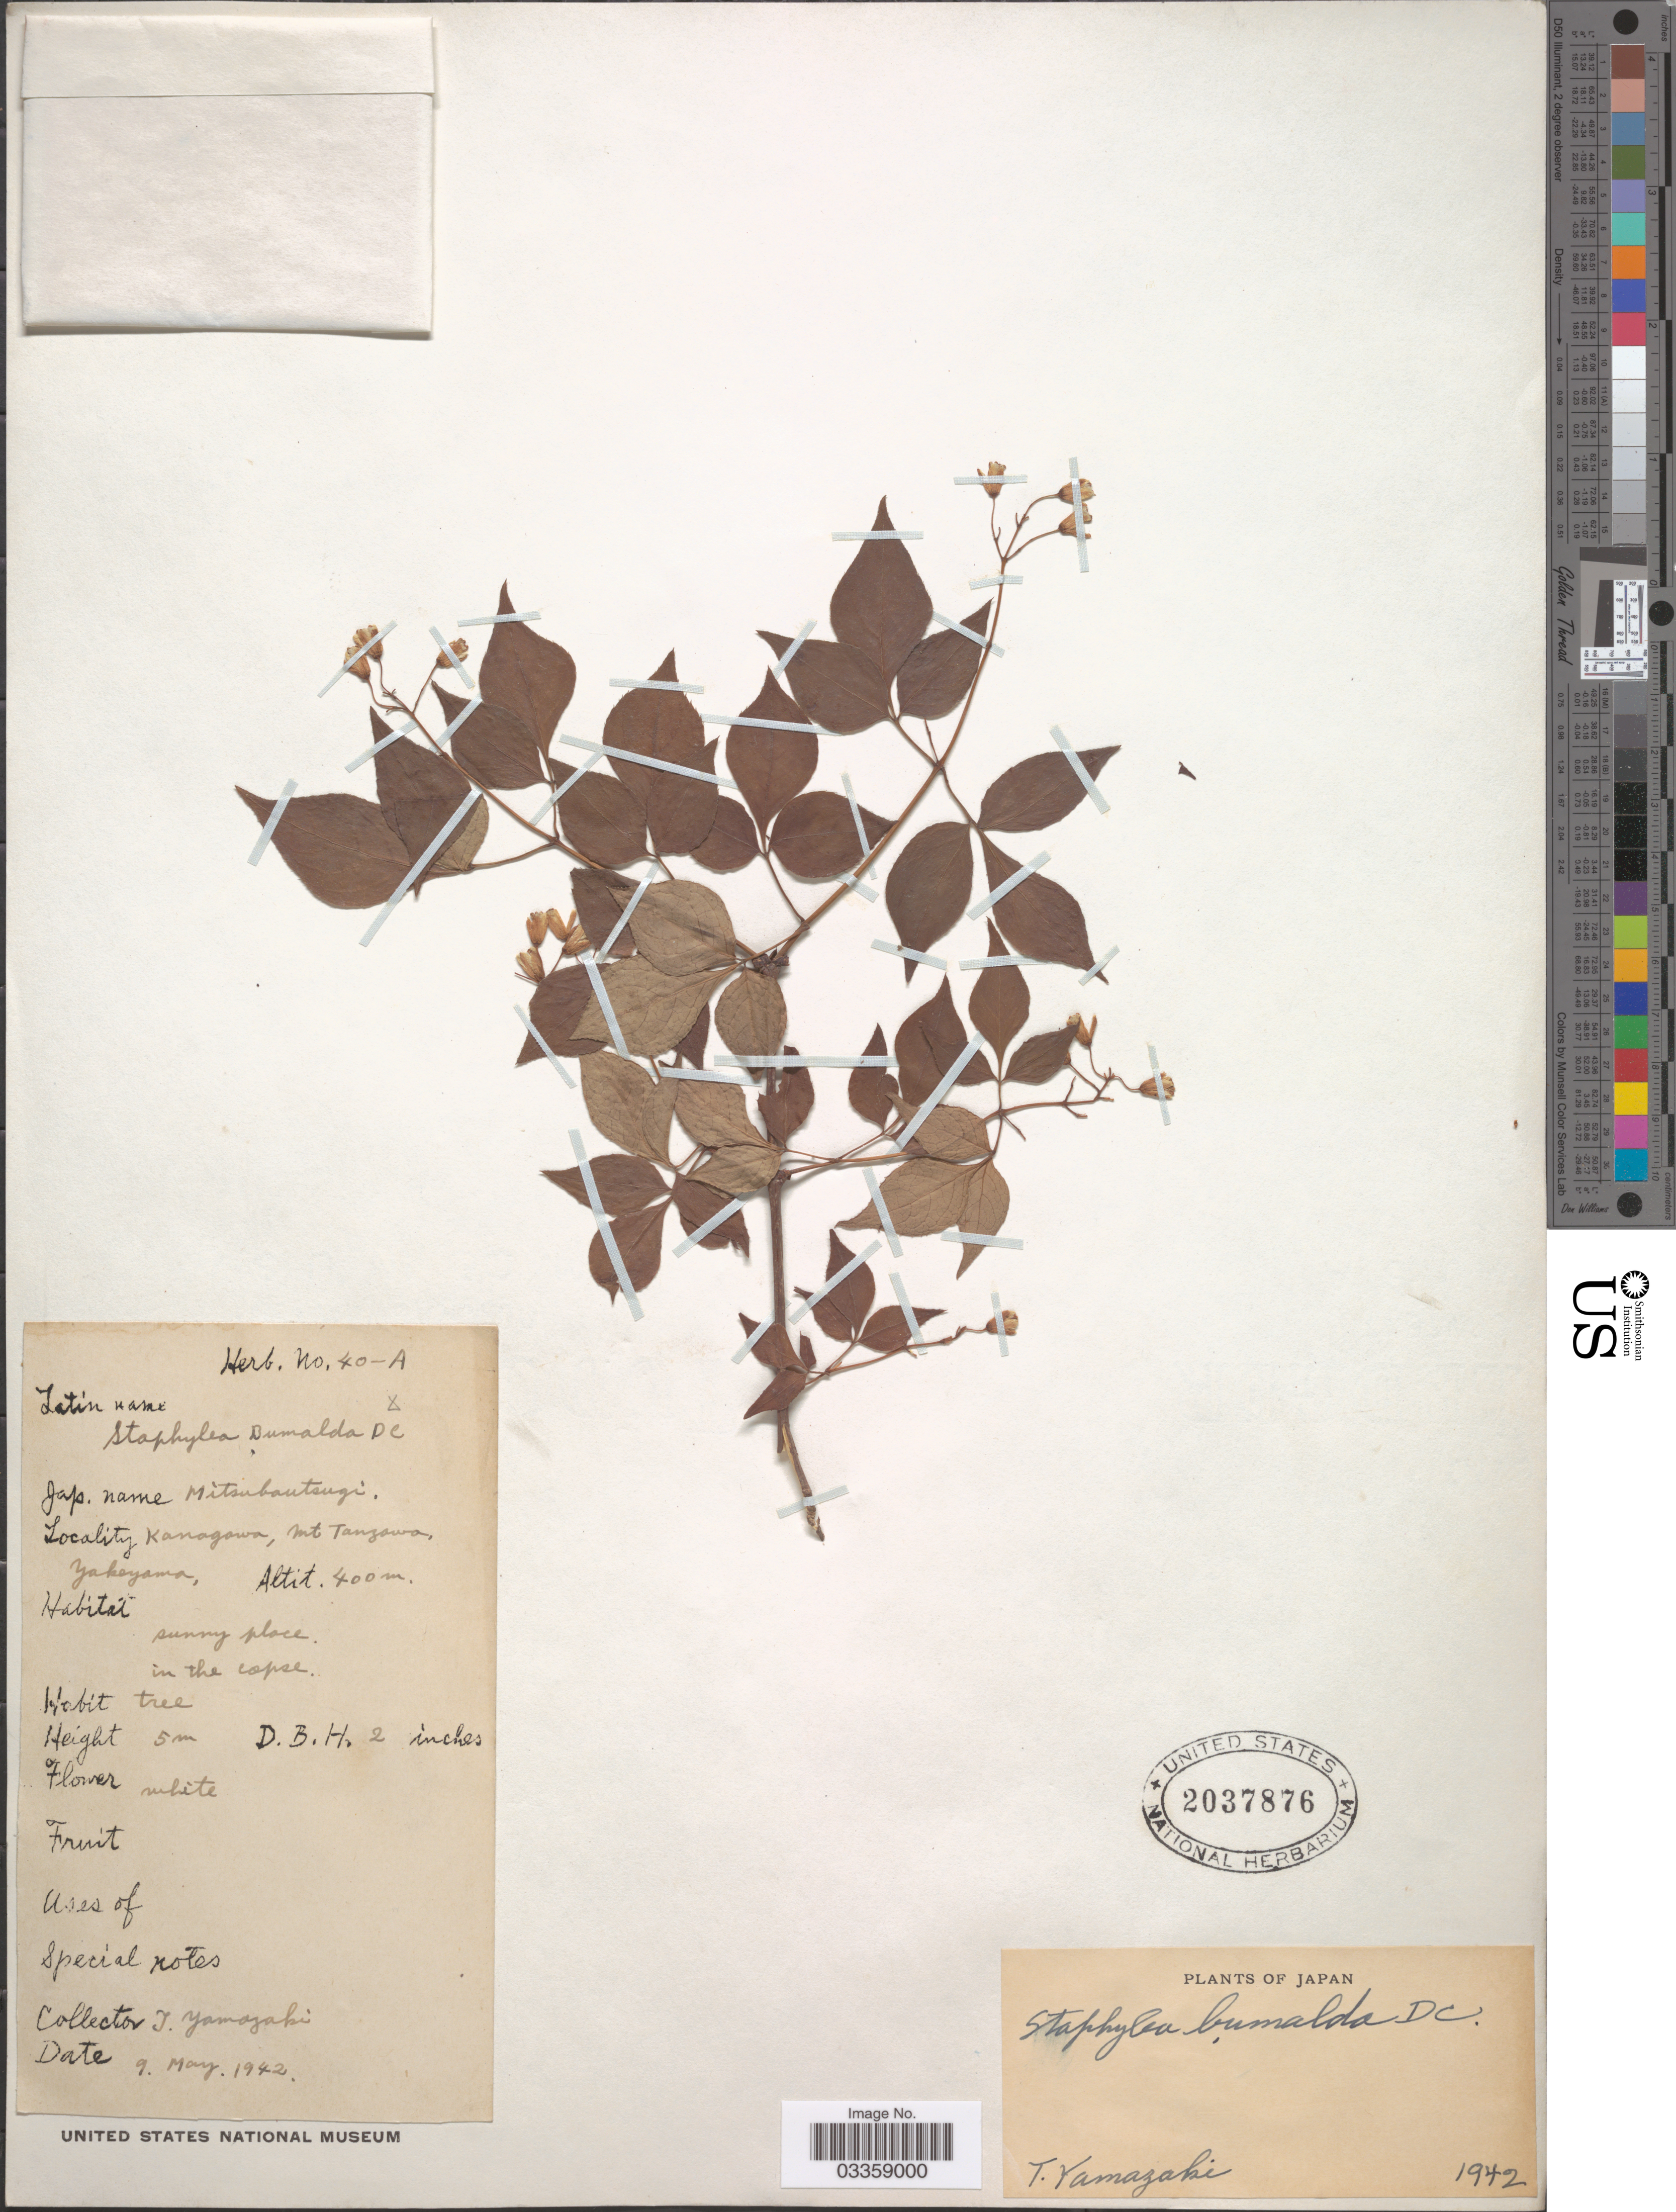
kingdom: Plantae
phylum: Tracheophyta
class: Magnoliopsida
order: Crossosomatales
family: Staphyleaceae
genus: Staphylea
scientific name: Staphylea bumalda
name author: DC.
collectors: T. Yamazaki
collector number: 40-A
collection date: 1942-05-09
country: Japan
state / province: Kanagawa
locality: Mt. Tanzawa, Yakeyama.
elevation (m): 400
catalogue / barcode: US 2037876